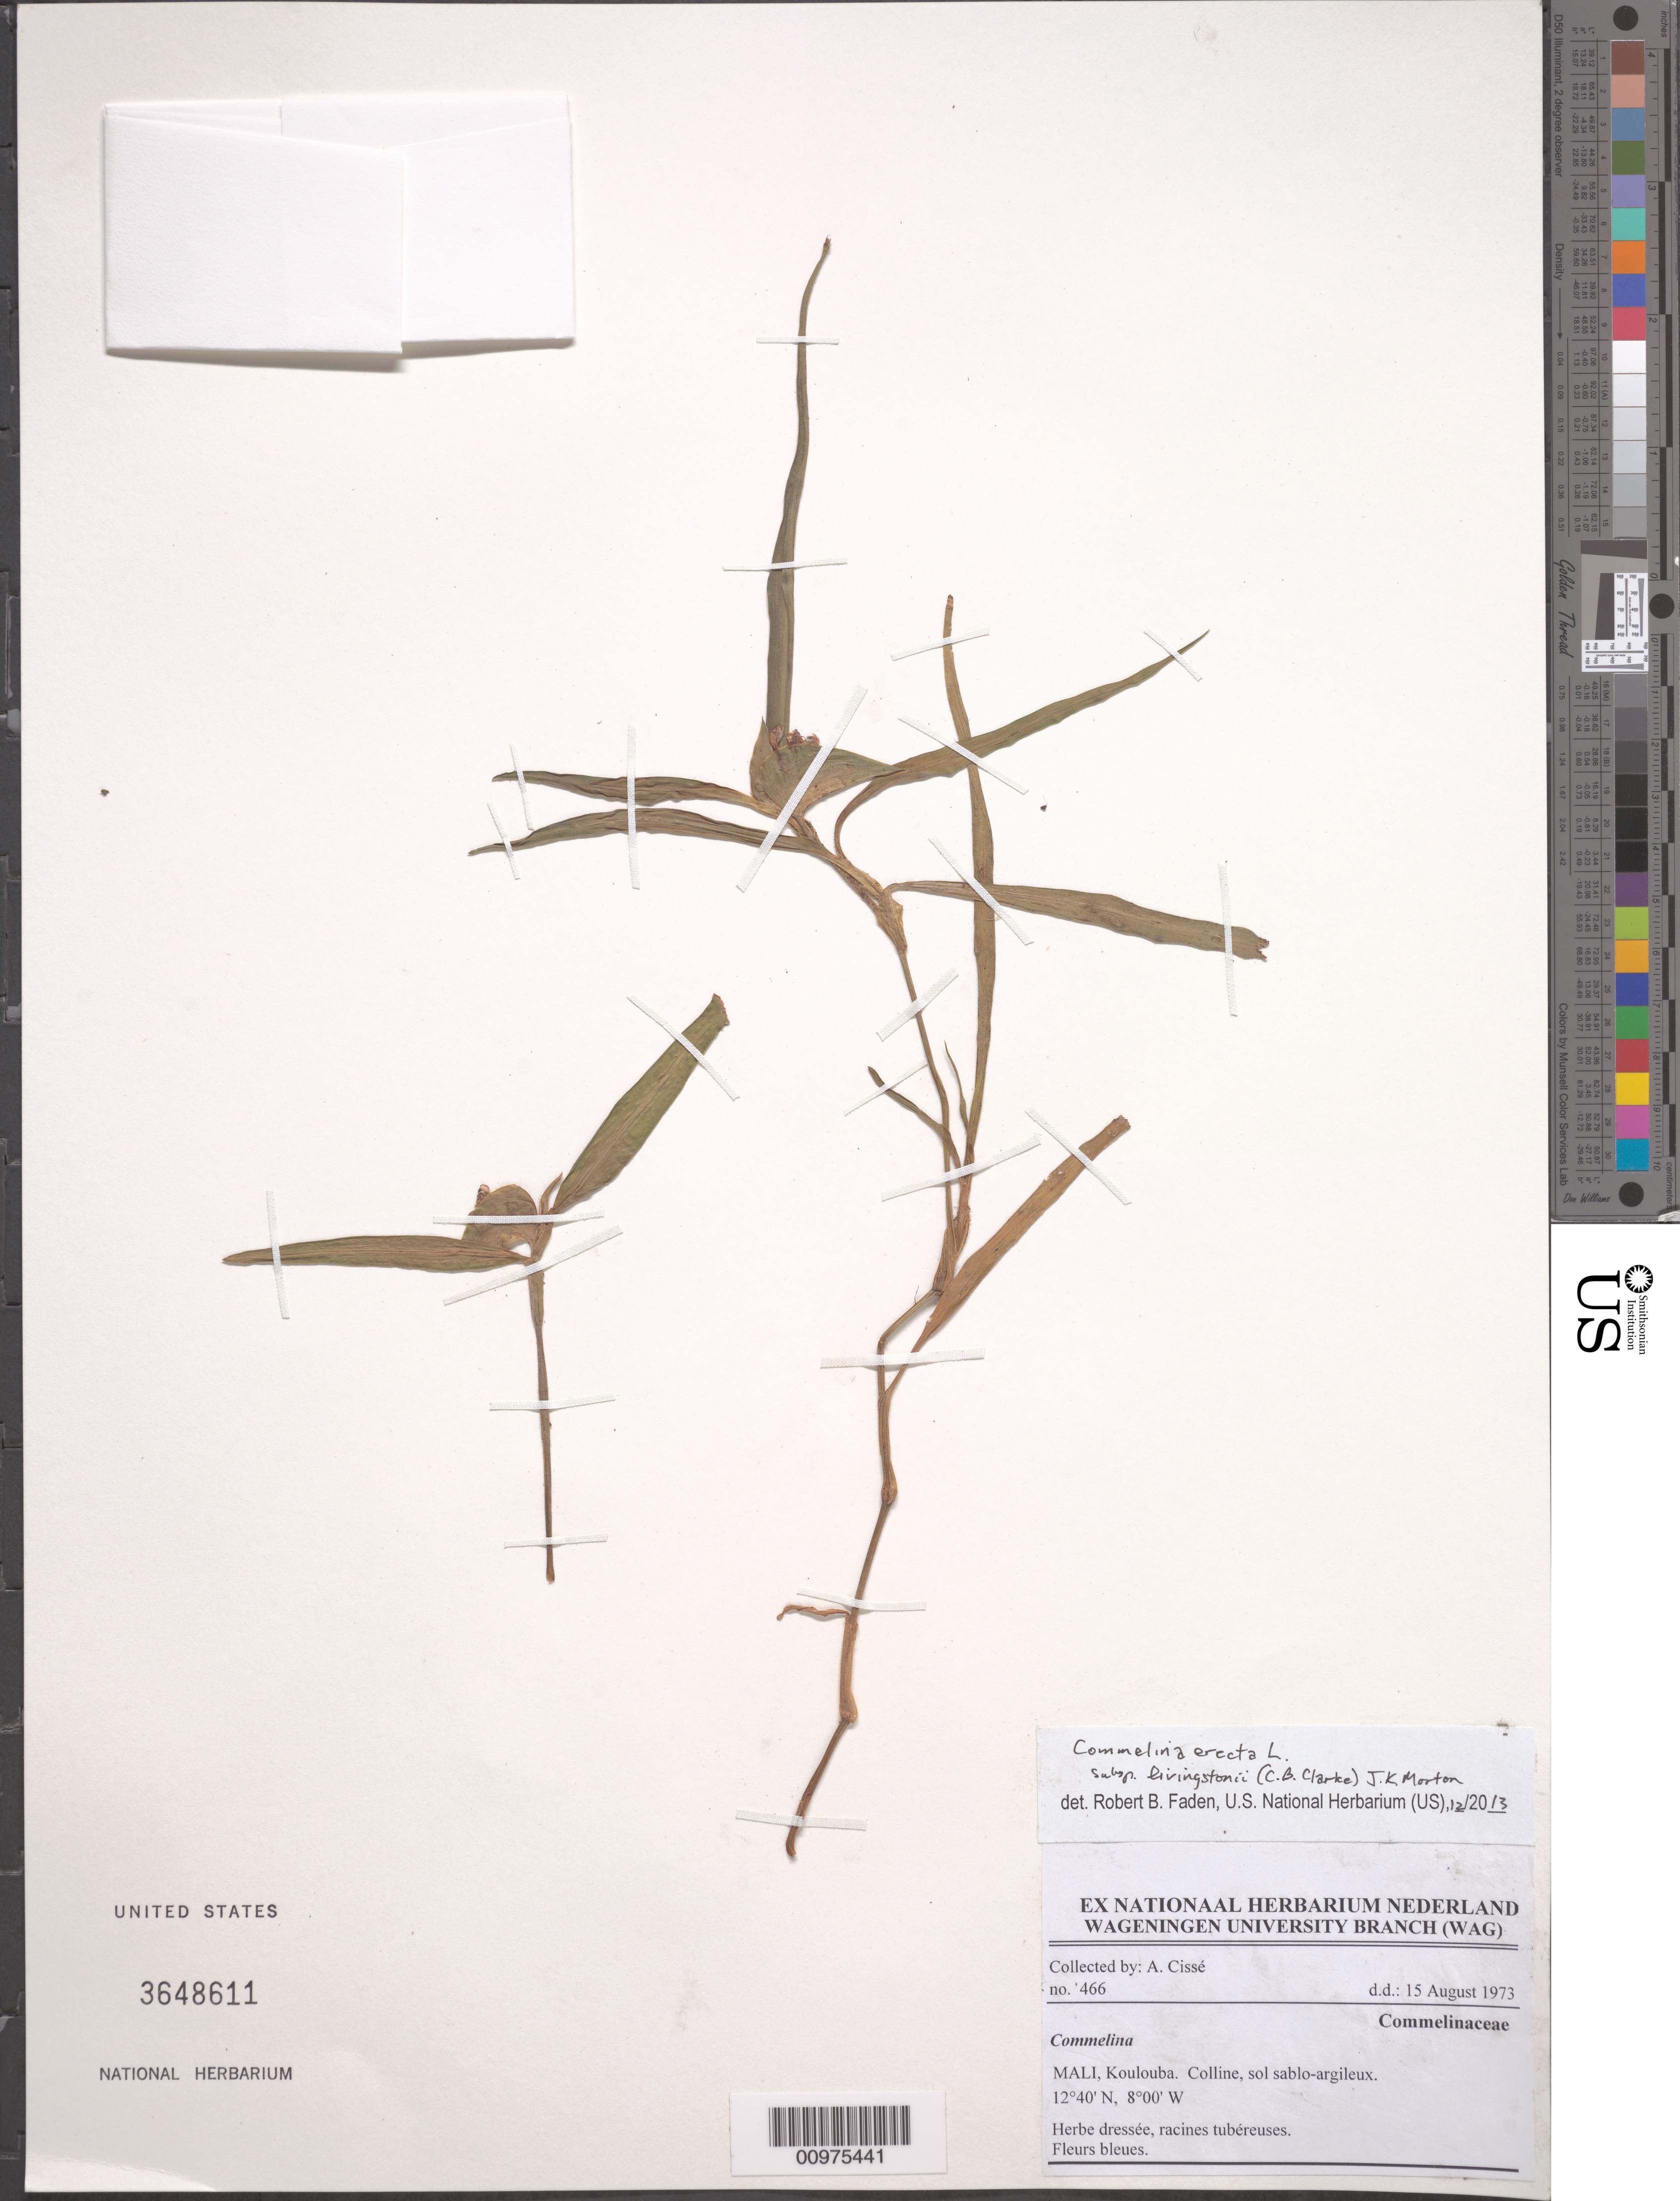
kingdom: Plantae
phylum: Tracheophyta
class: Liliopsida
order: Commelinales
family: Commelinaceae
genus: Commelina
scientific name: Commelina erecta subsp. livingstonii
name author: (C.B. Clarke) J.K. Morton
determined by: Faden, Robert B., (US), Smithsonian Institution - National Museum of Natural History (UNITED STATES)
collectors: A. Cissé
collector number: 466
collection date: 1973-08-15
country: Mali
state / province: Bamako Capital District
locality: Koulouba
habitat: Colline, sol sablo-argileux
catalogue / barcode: US 3648611